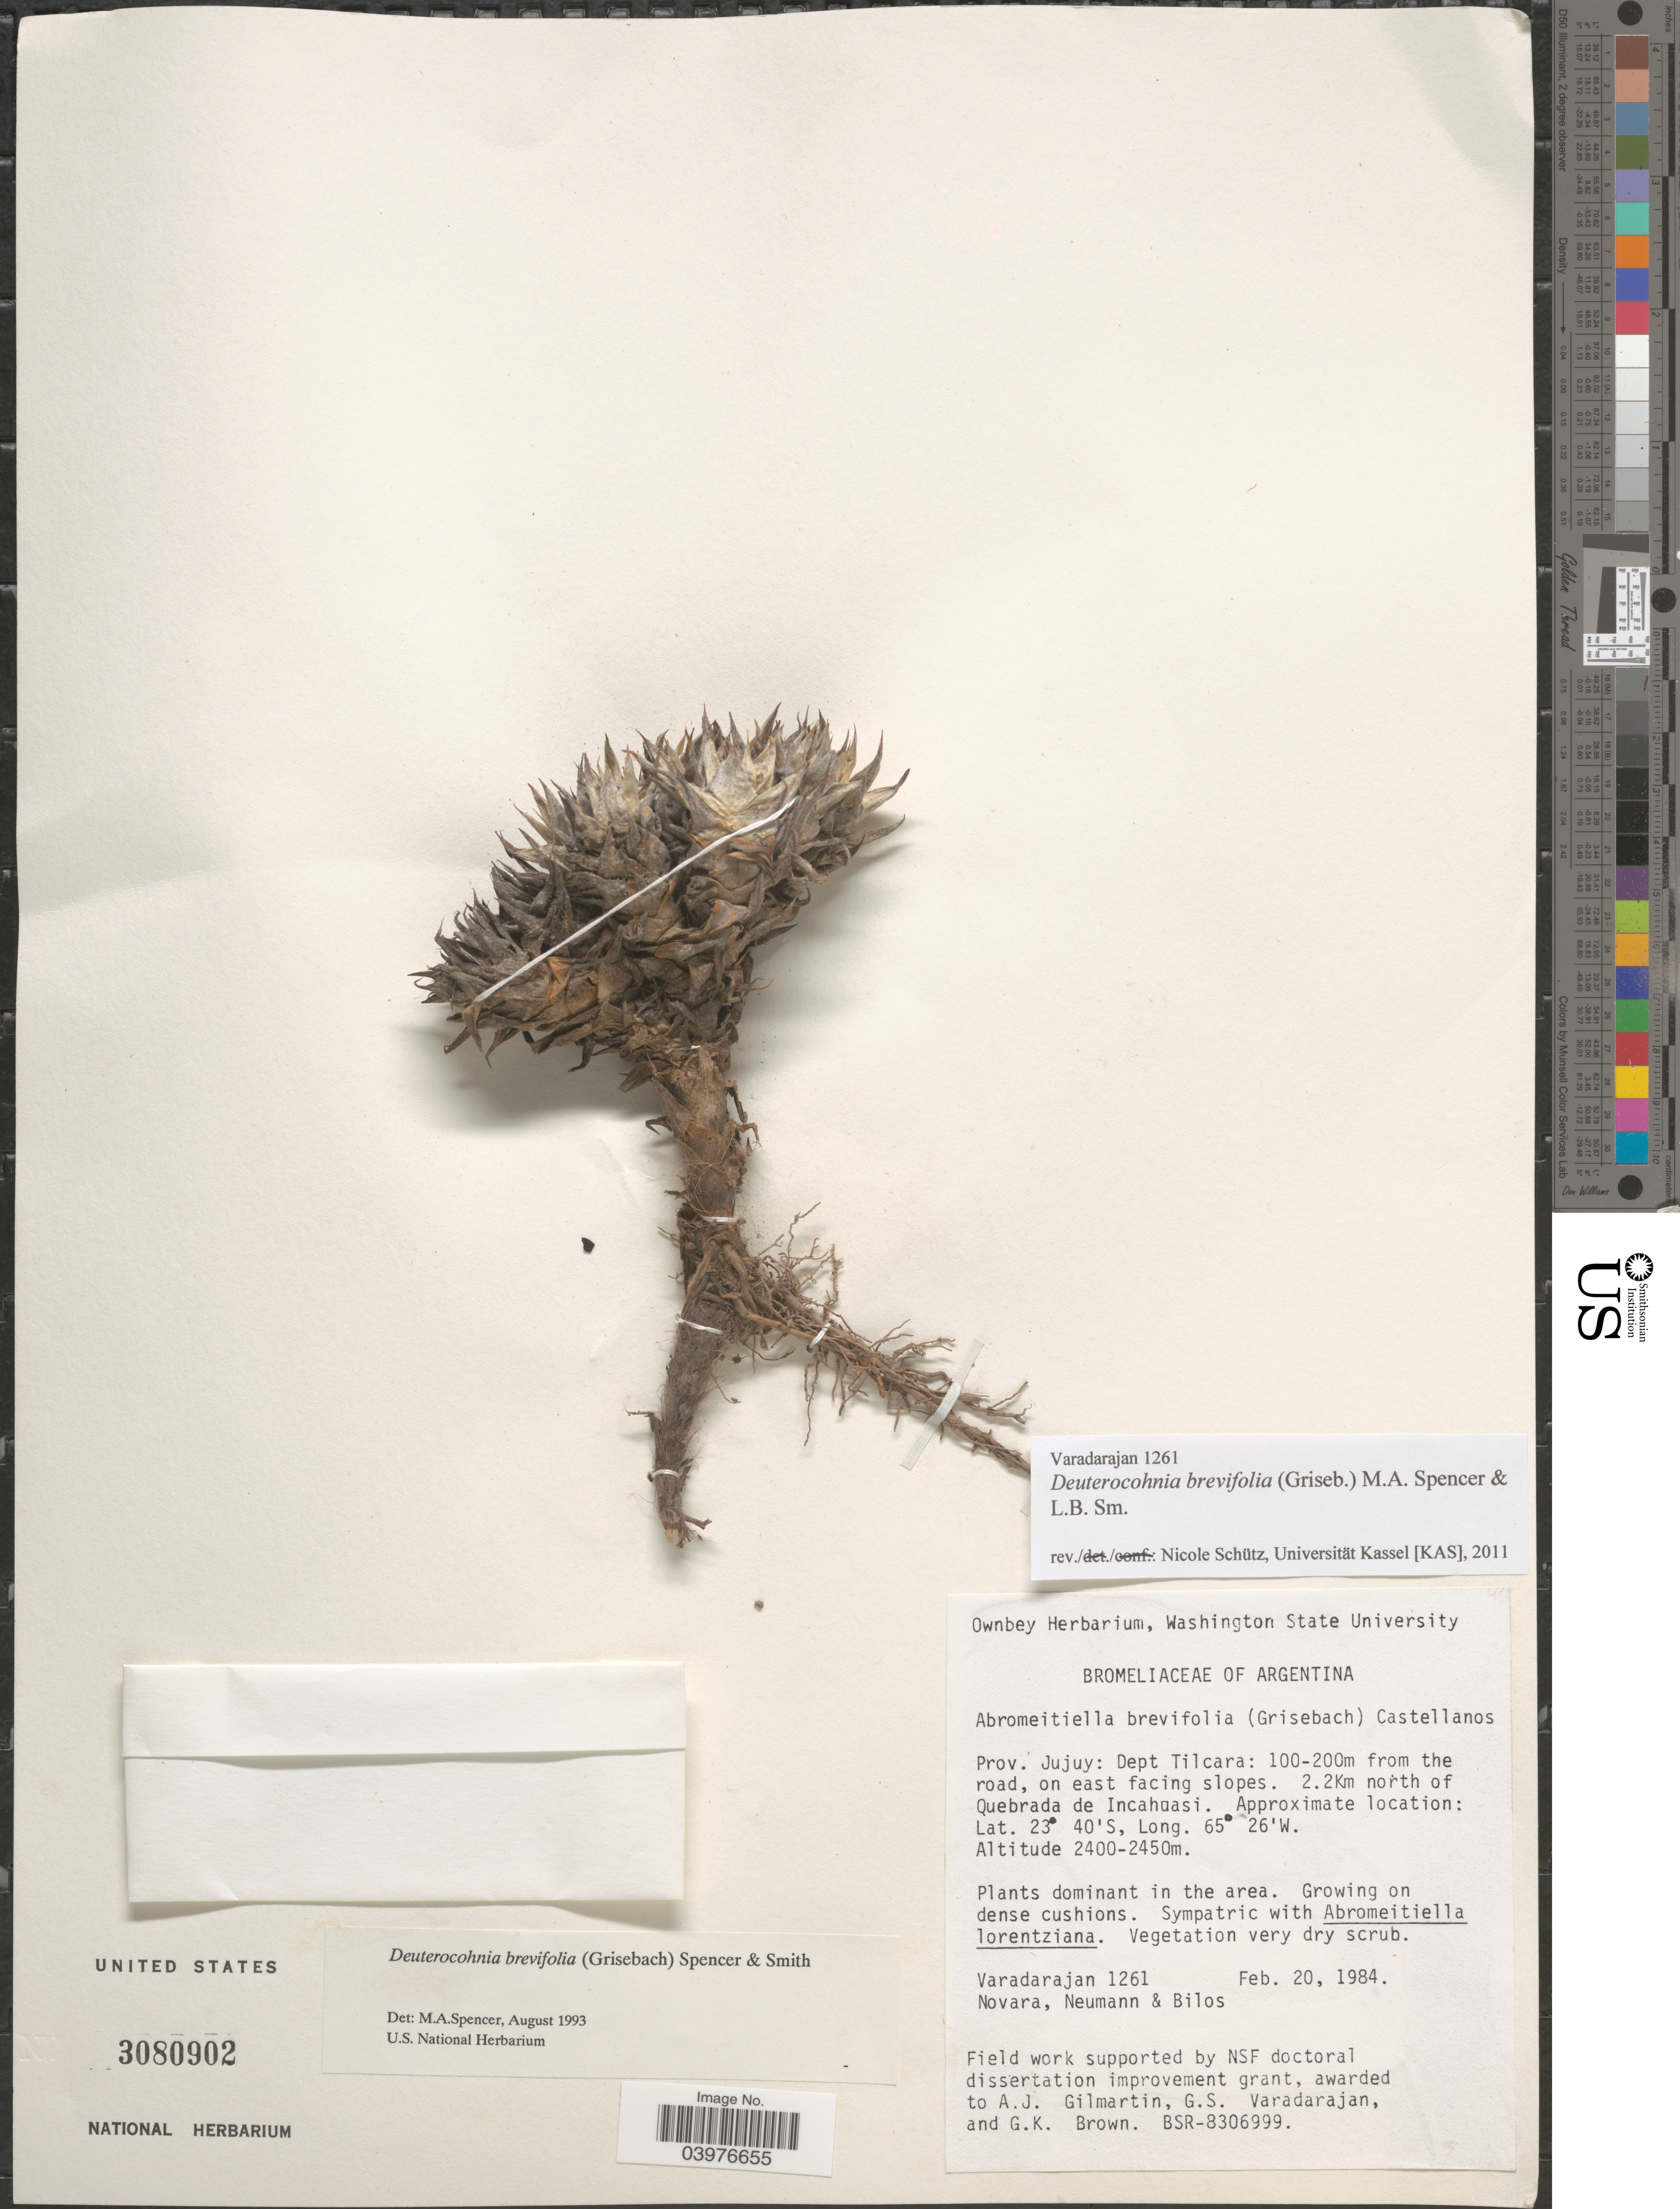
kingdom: Plantae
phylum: Tracheophyta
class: Liliopsida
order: Poales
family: Bromeliaceae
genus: Deuterocohnia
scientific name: Deuterocohnia brevifolia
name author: (Griseb.) M.A. Spencer & L.B. Sm.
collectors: G. S. Varadarajan, -. Novara, Neumann, -- & -. Bilos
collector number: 1261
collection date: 1984-02-20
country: Argentina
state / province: Jujuy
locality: Dept. Tilcara: 100-200m from the road, on east facing slopes. 2.2Km north of Quebrada de Incahuasi.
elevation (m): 2400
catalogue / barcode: US 3080902